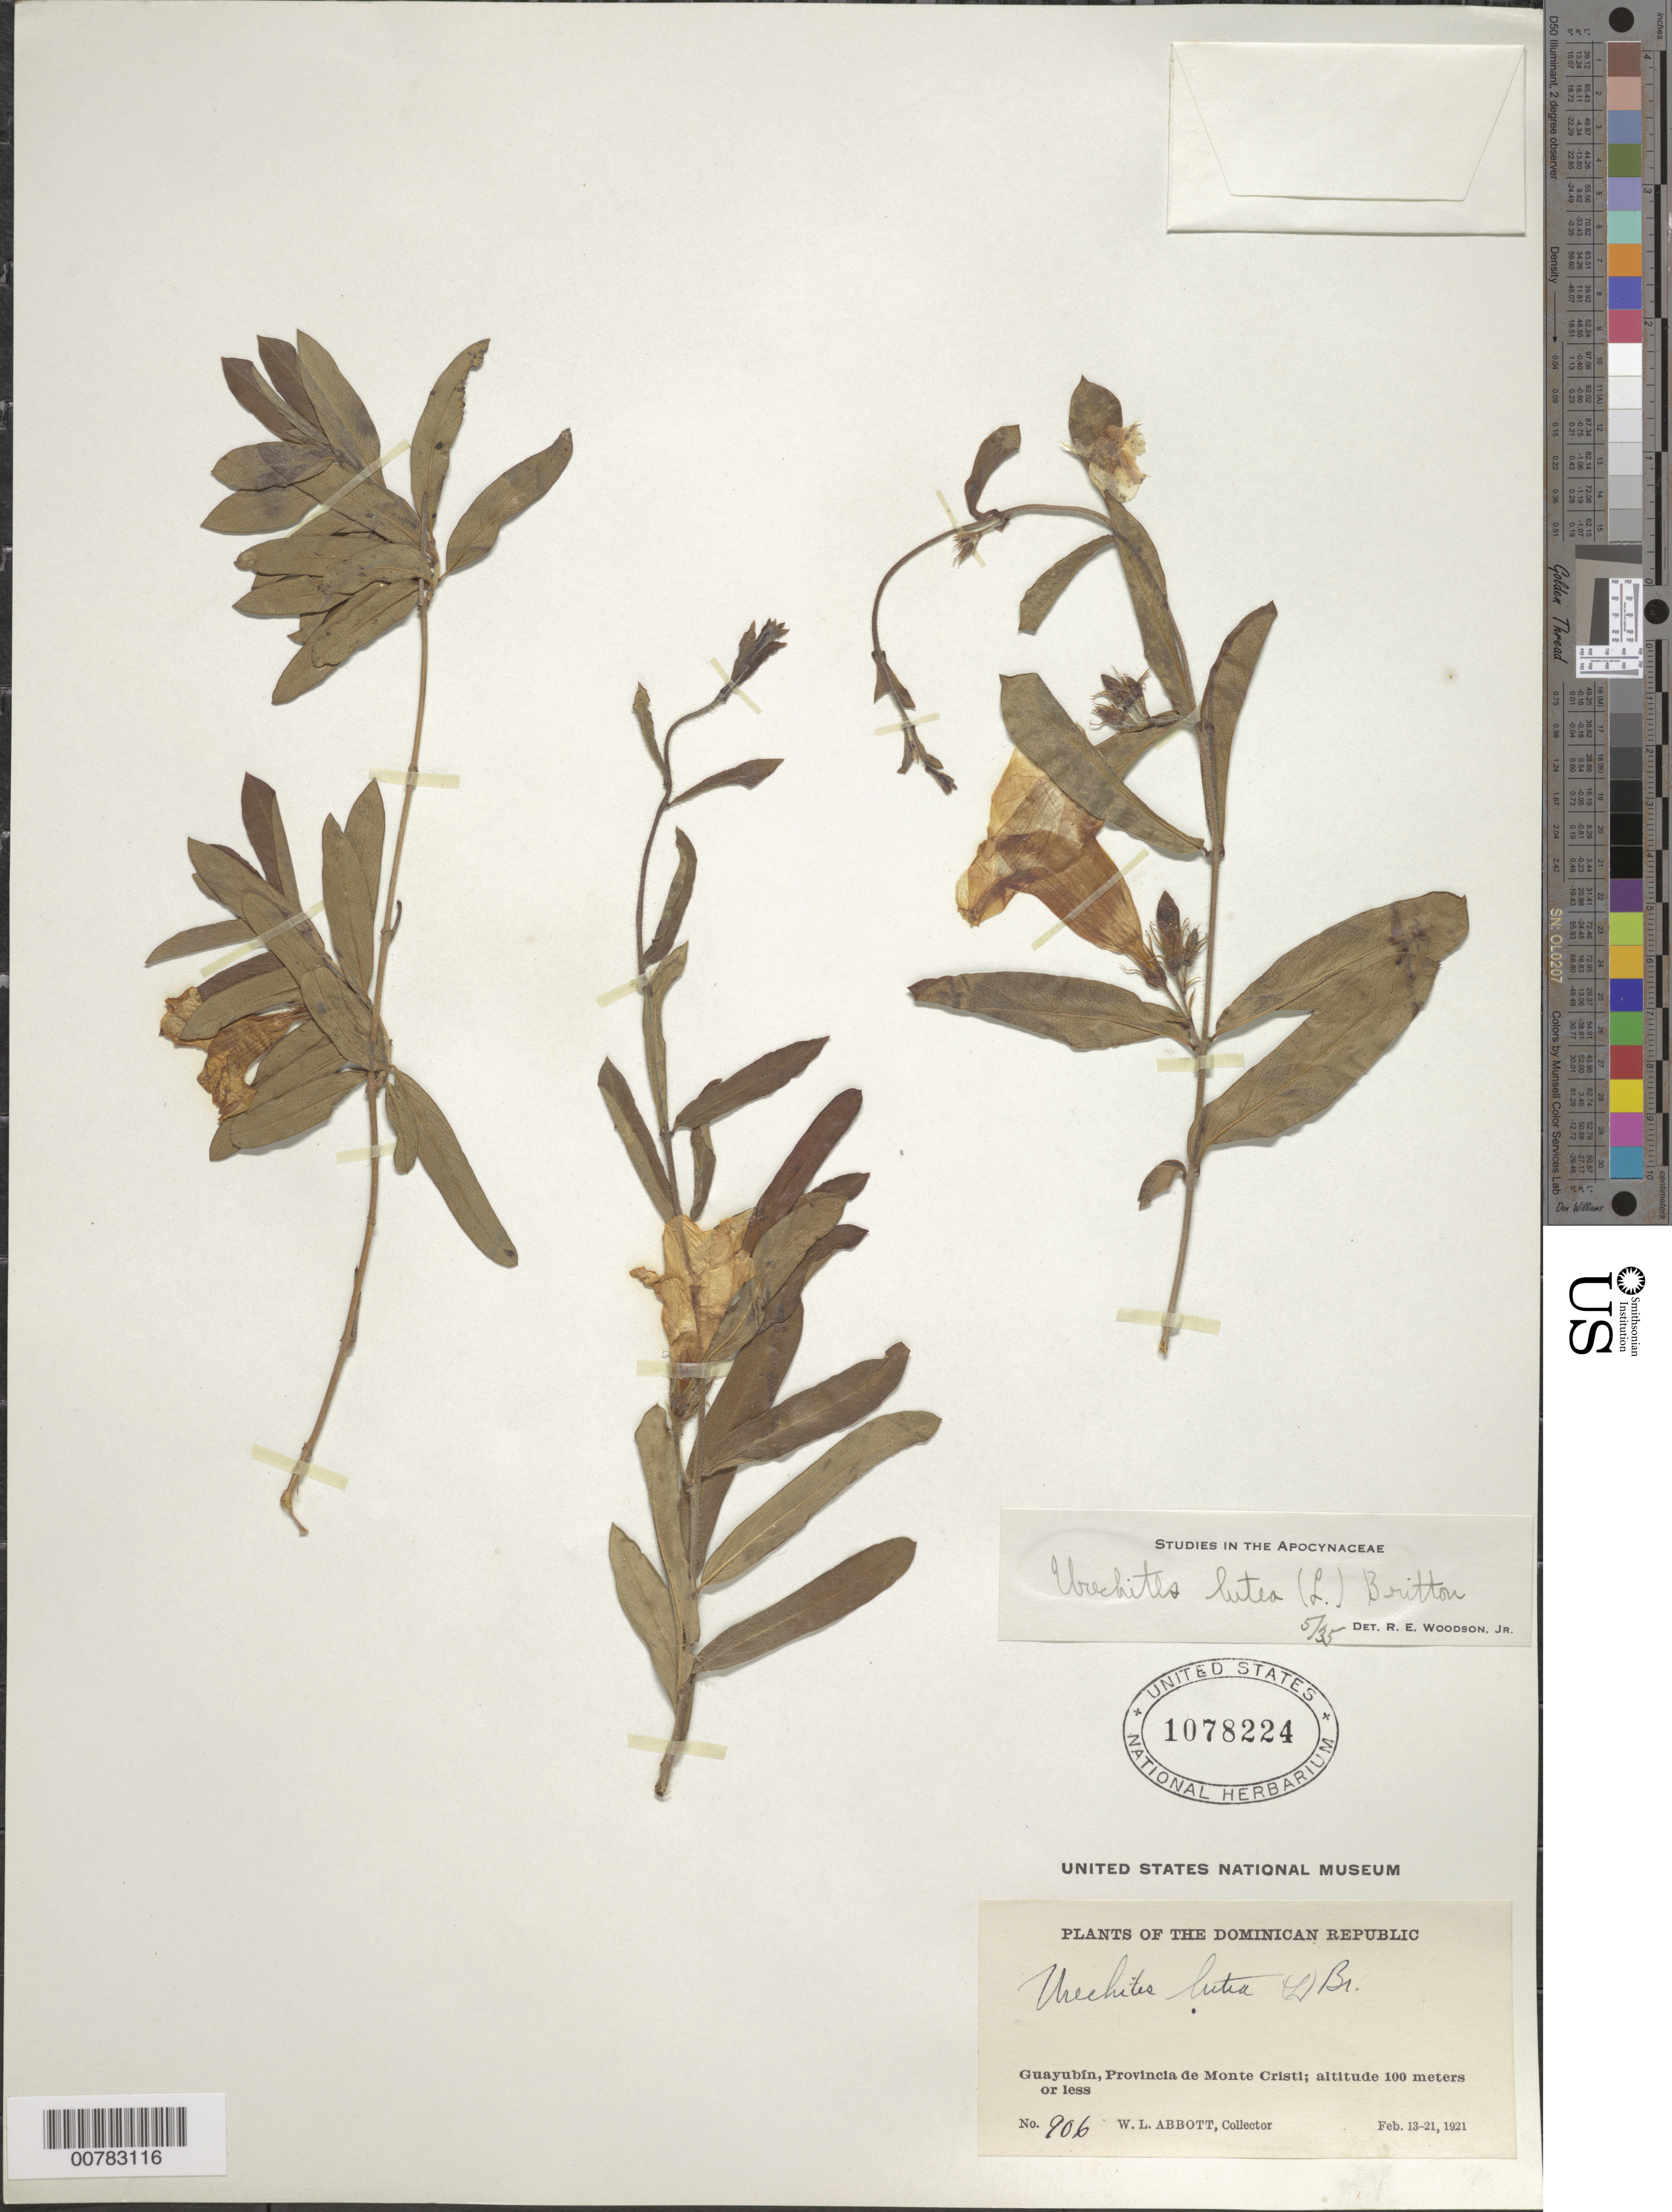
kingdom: Plantae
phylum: Tracheophyta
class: Magnoliopsida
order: Gentianales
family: Apocynaceae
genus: Pentalinon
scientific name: Pentalinon luteum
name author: (L.) B.F. Hansen & Wunderlin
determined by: Woodson, R. E., Jr.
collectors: W. L. Abbott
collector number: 906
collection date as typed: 13 Feb 1910 to 21 Feb 1921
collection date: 1910-02-13/1921-02-21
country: Dominican Republic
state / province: Monte Cristi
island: Hispaniola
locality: Guayubín.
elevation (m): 100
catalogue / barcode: US 1078224